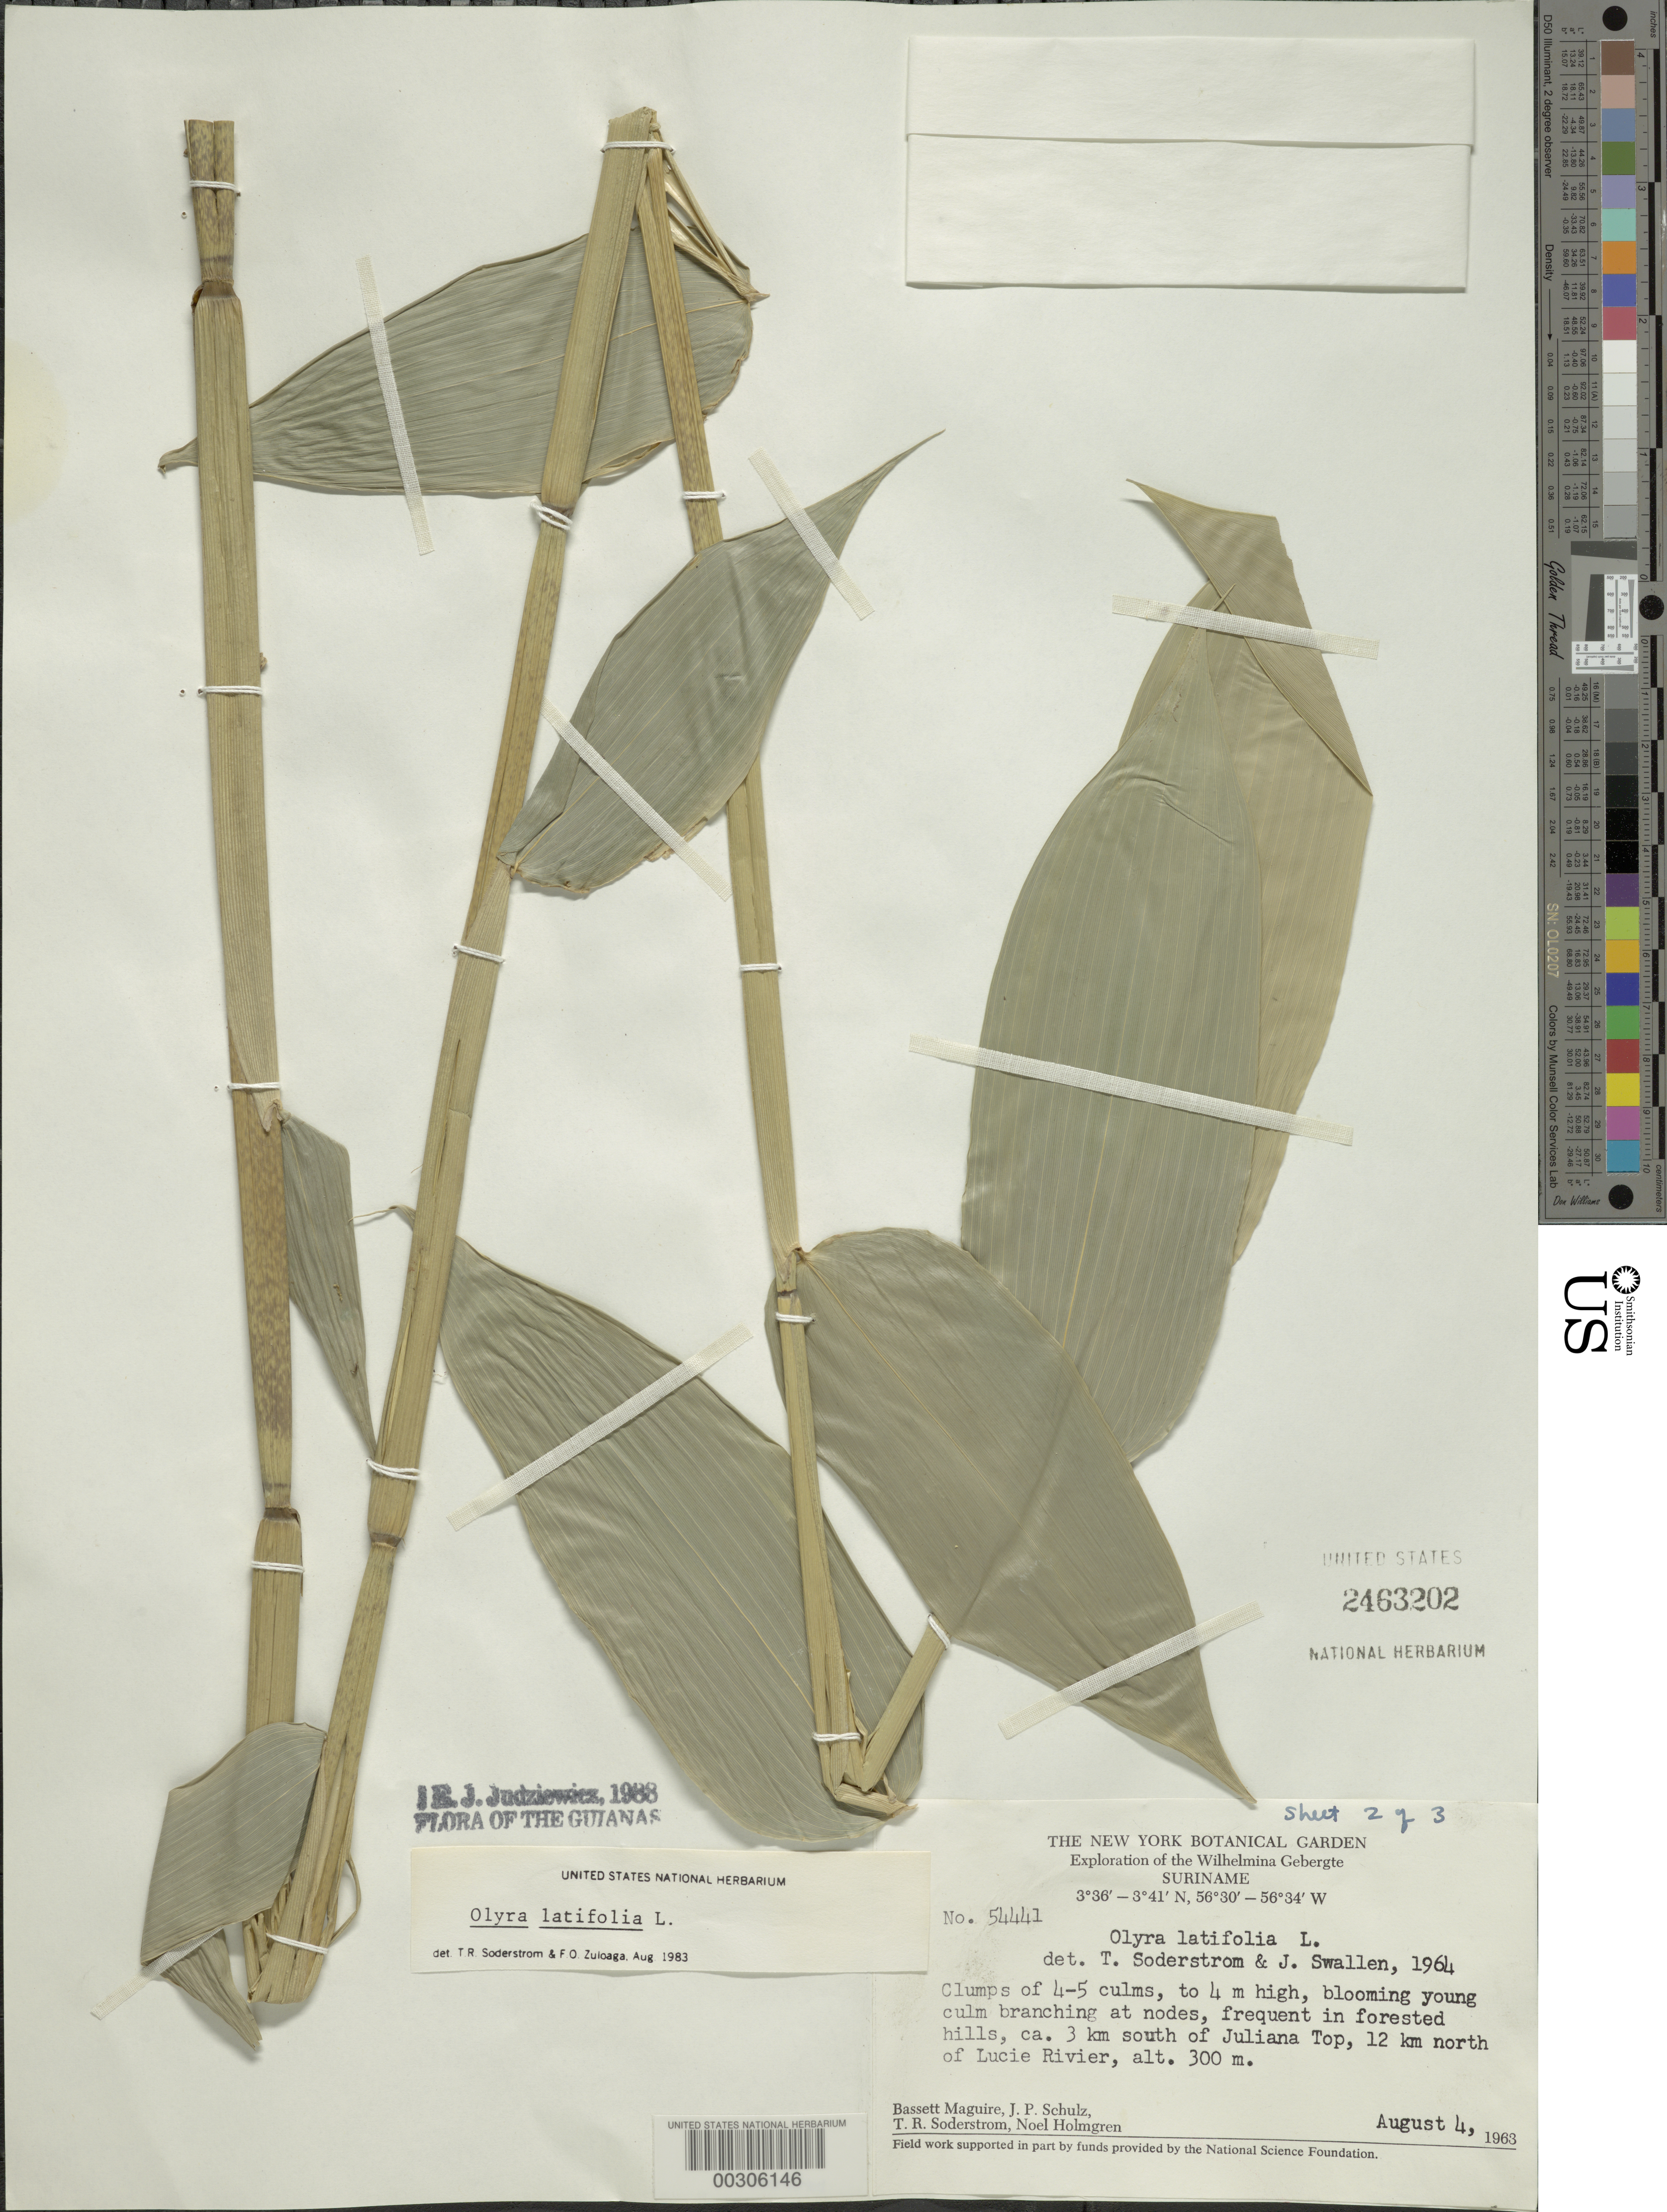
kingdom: Plantae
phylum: Tracheophyta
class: Liliopsida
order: Poales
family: Poaceae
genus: Olyra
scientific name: Olyra latifolia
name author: L.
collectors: B. Maguire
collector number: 54441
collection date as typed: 04 Aug 1963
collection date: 1963-08-04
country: Suriname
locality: Lucie river, juliana top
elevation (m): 300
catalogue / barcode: US 2463202